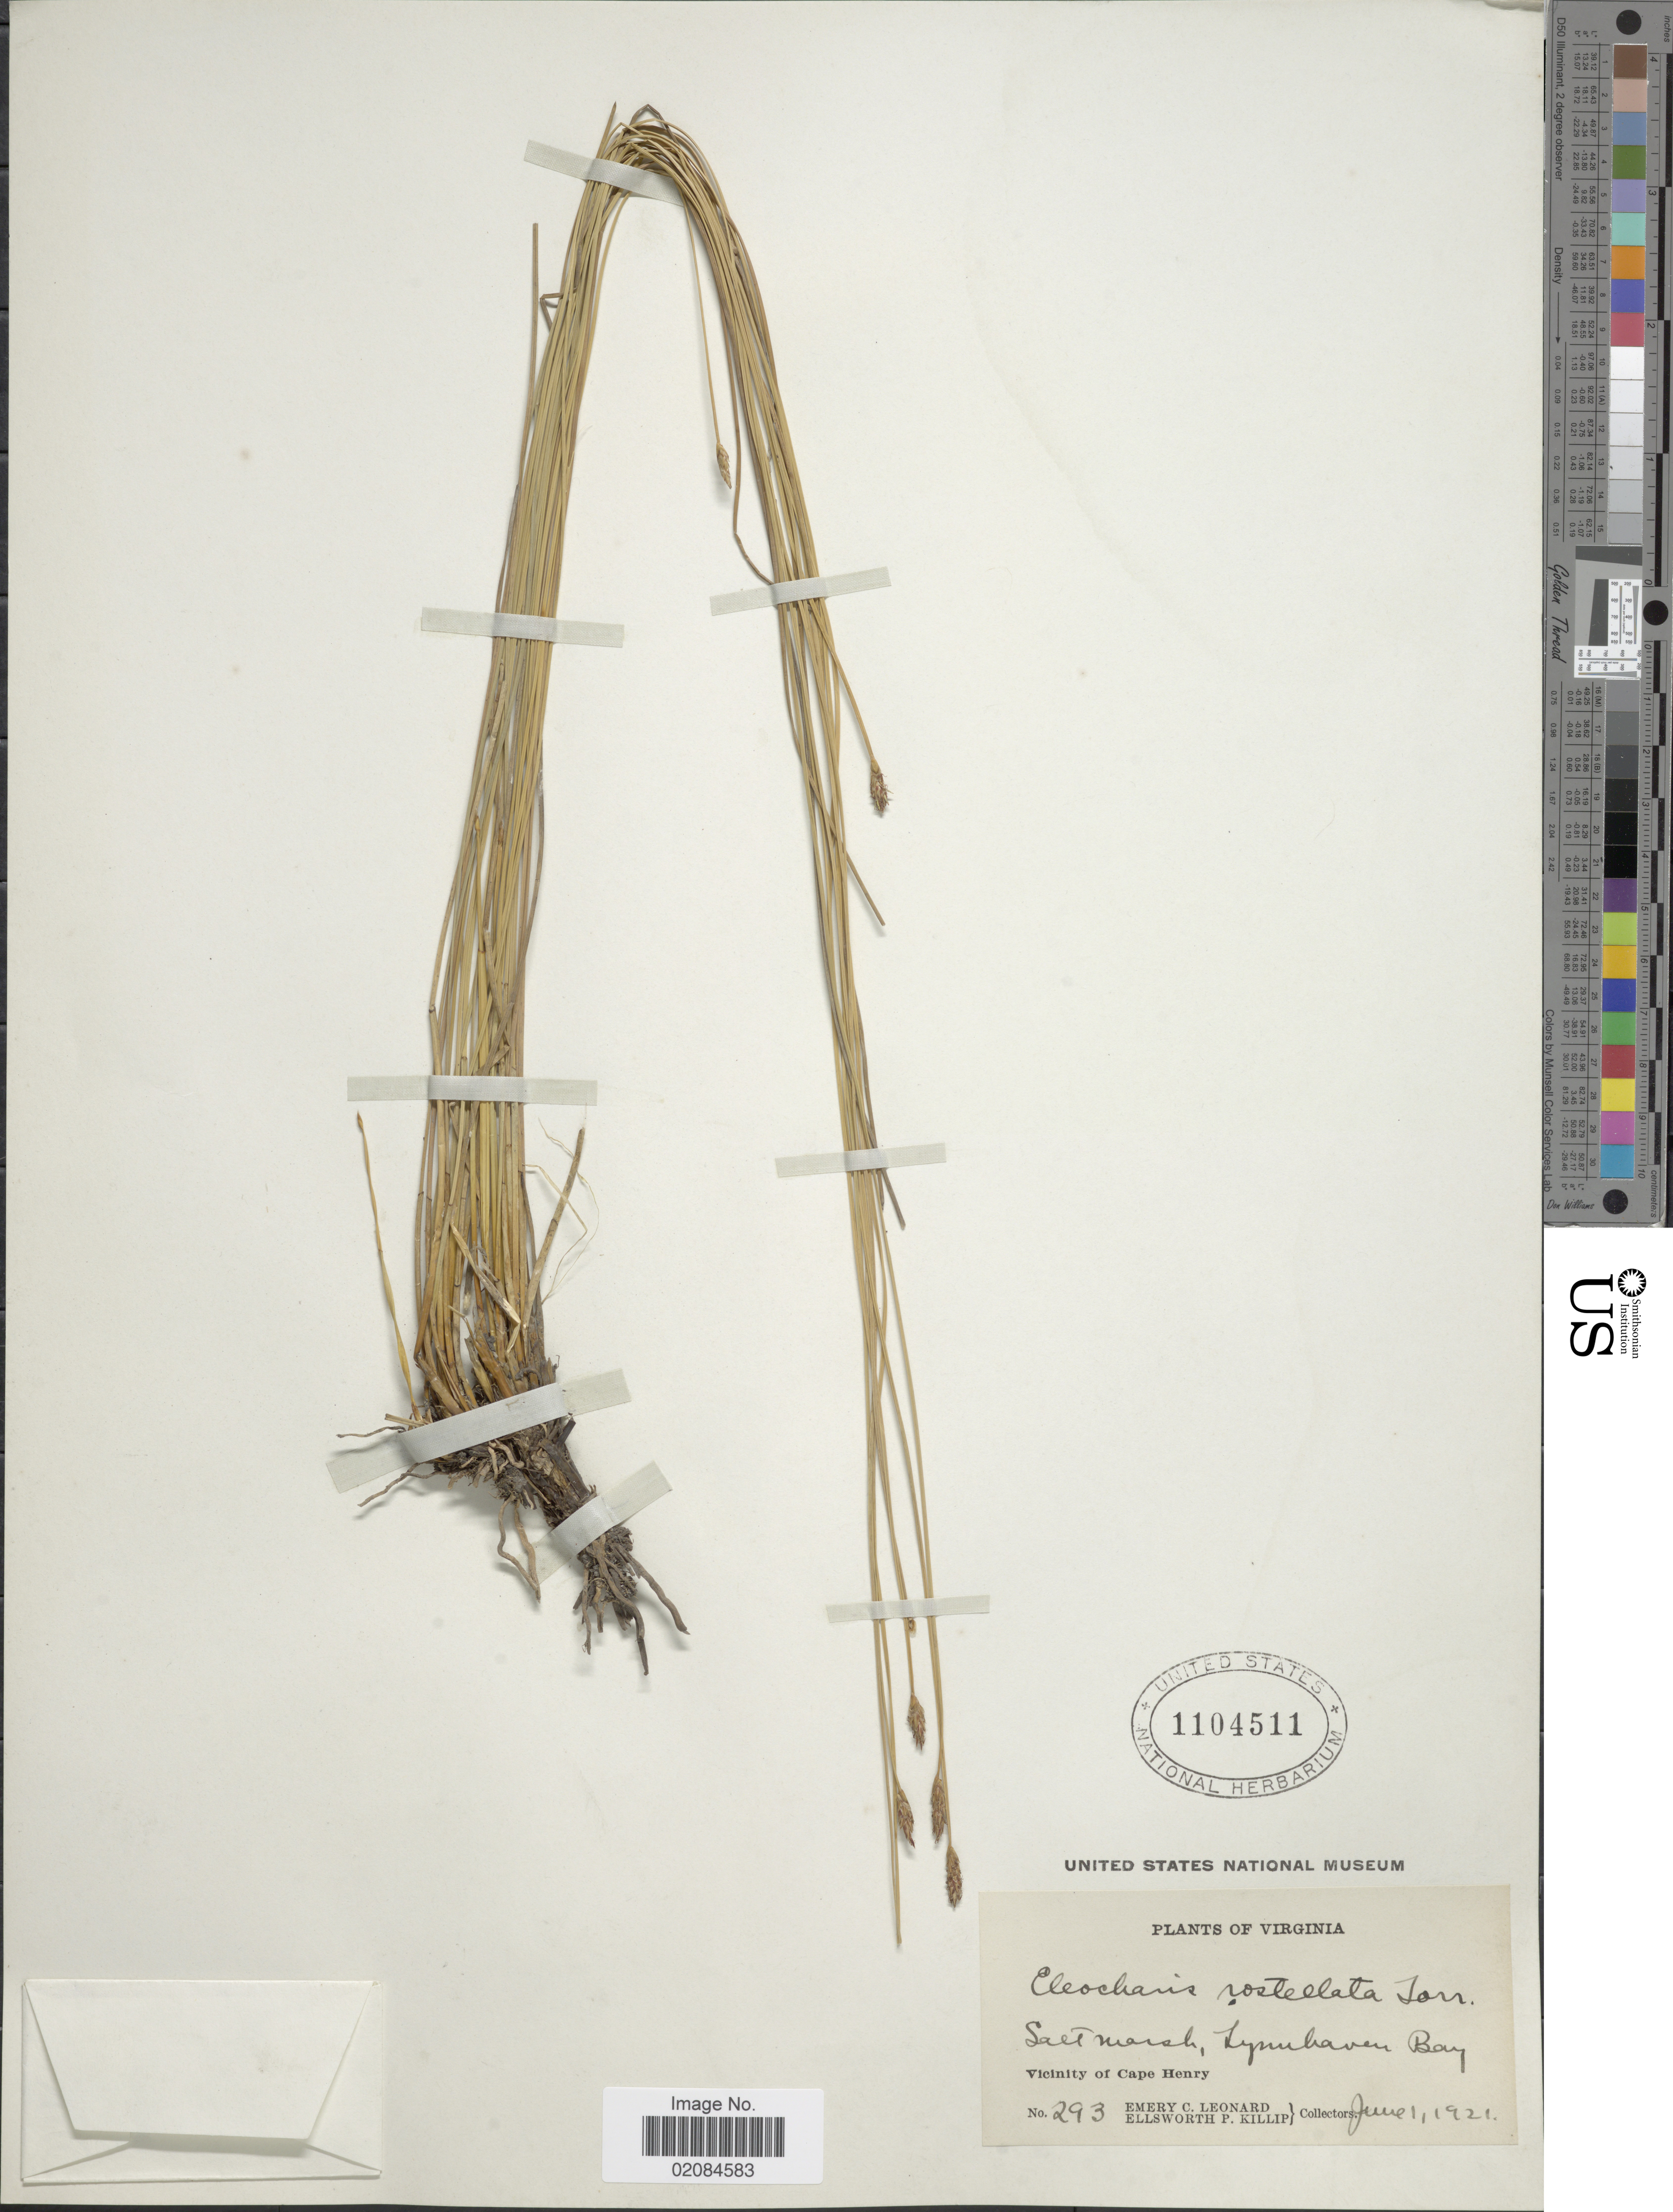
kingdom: Plantae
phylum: Tracheophyta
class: Liliopsida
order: Poales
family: Cyperaceae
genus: Eleocharis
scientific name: Eleocharis rostellata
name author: (Torr.) Torr.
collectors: E. C. Leonard & E. P. Killip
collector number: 293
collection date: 1921-06-01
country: United States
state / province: Virginia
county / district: City of Virginia Beach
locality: Salt marsh, Lynnhaven Bay. Vicinity of Cape Henry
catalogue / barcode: US 1104511